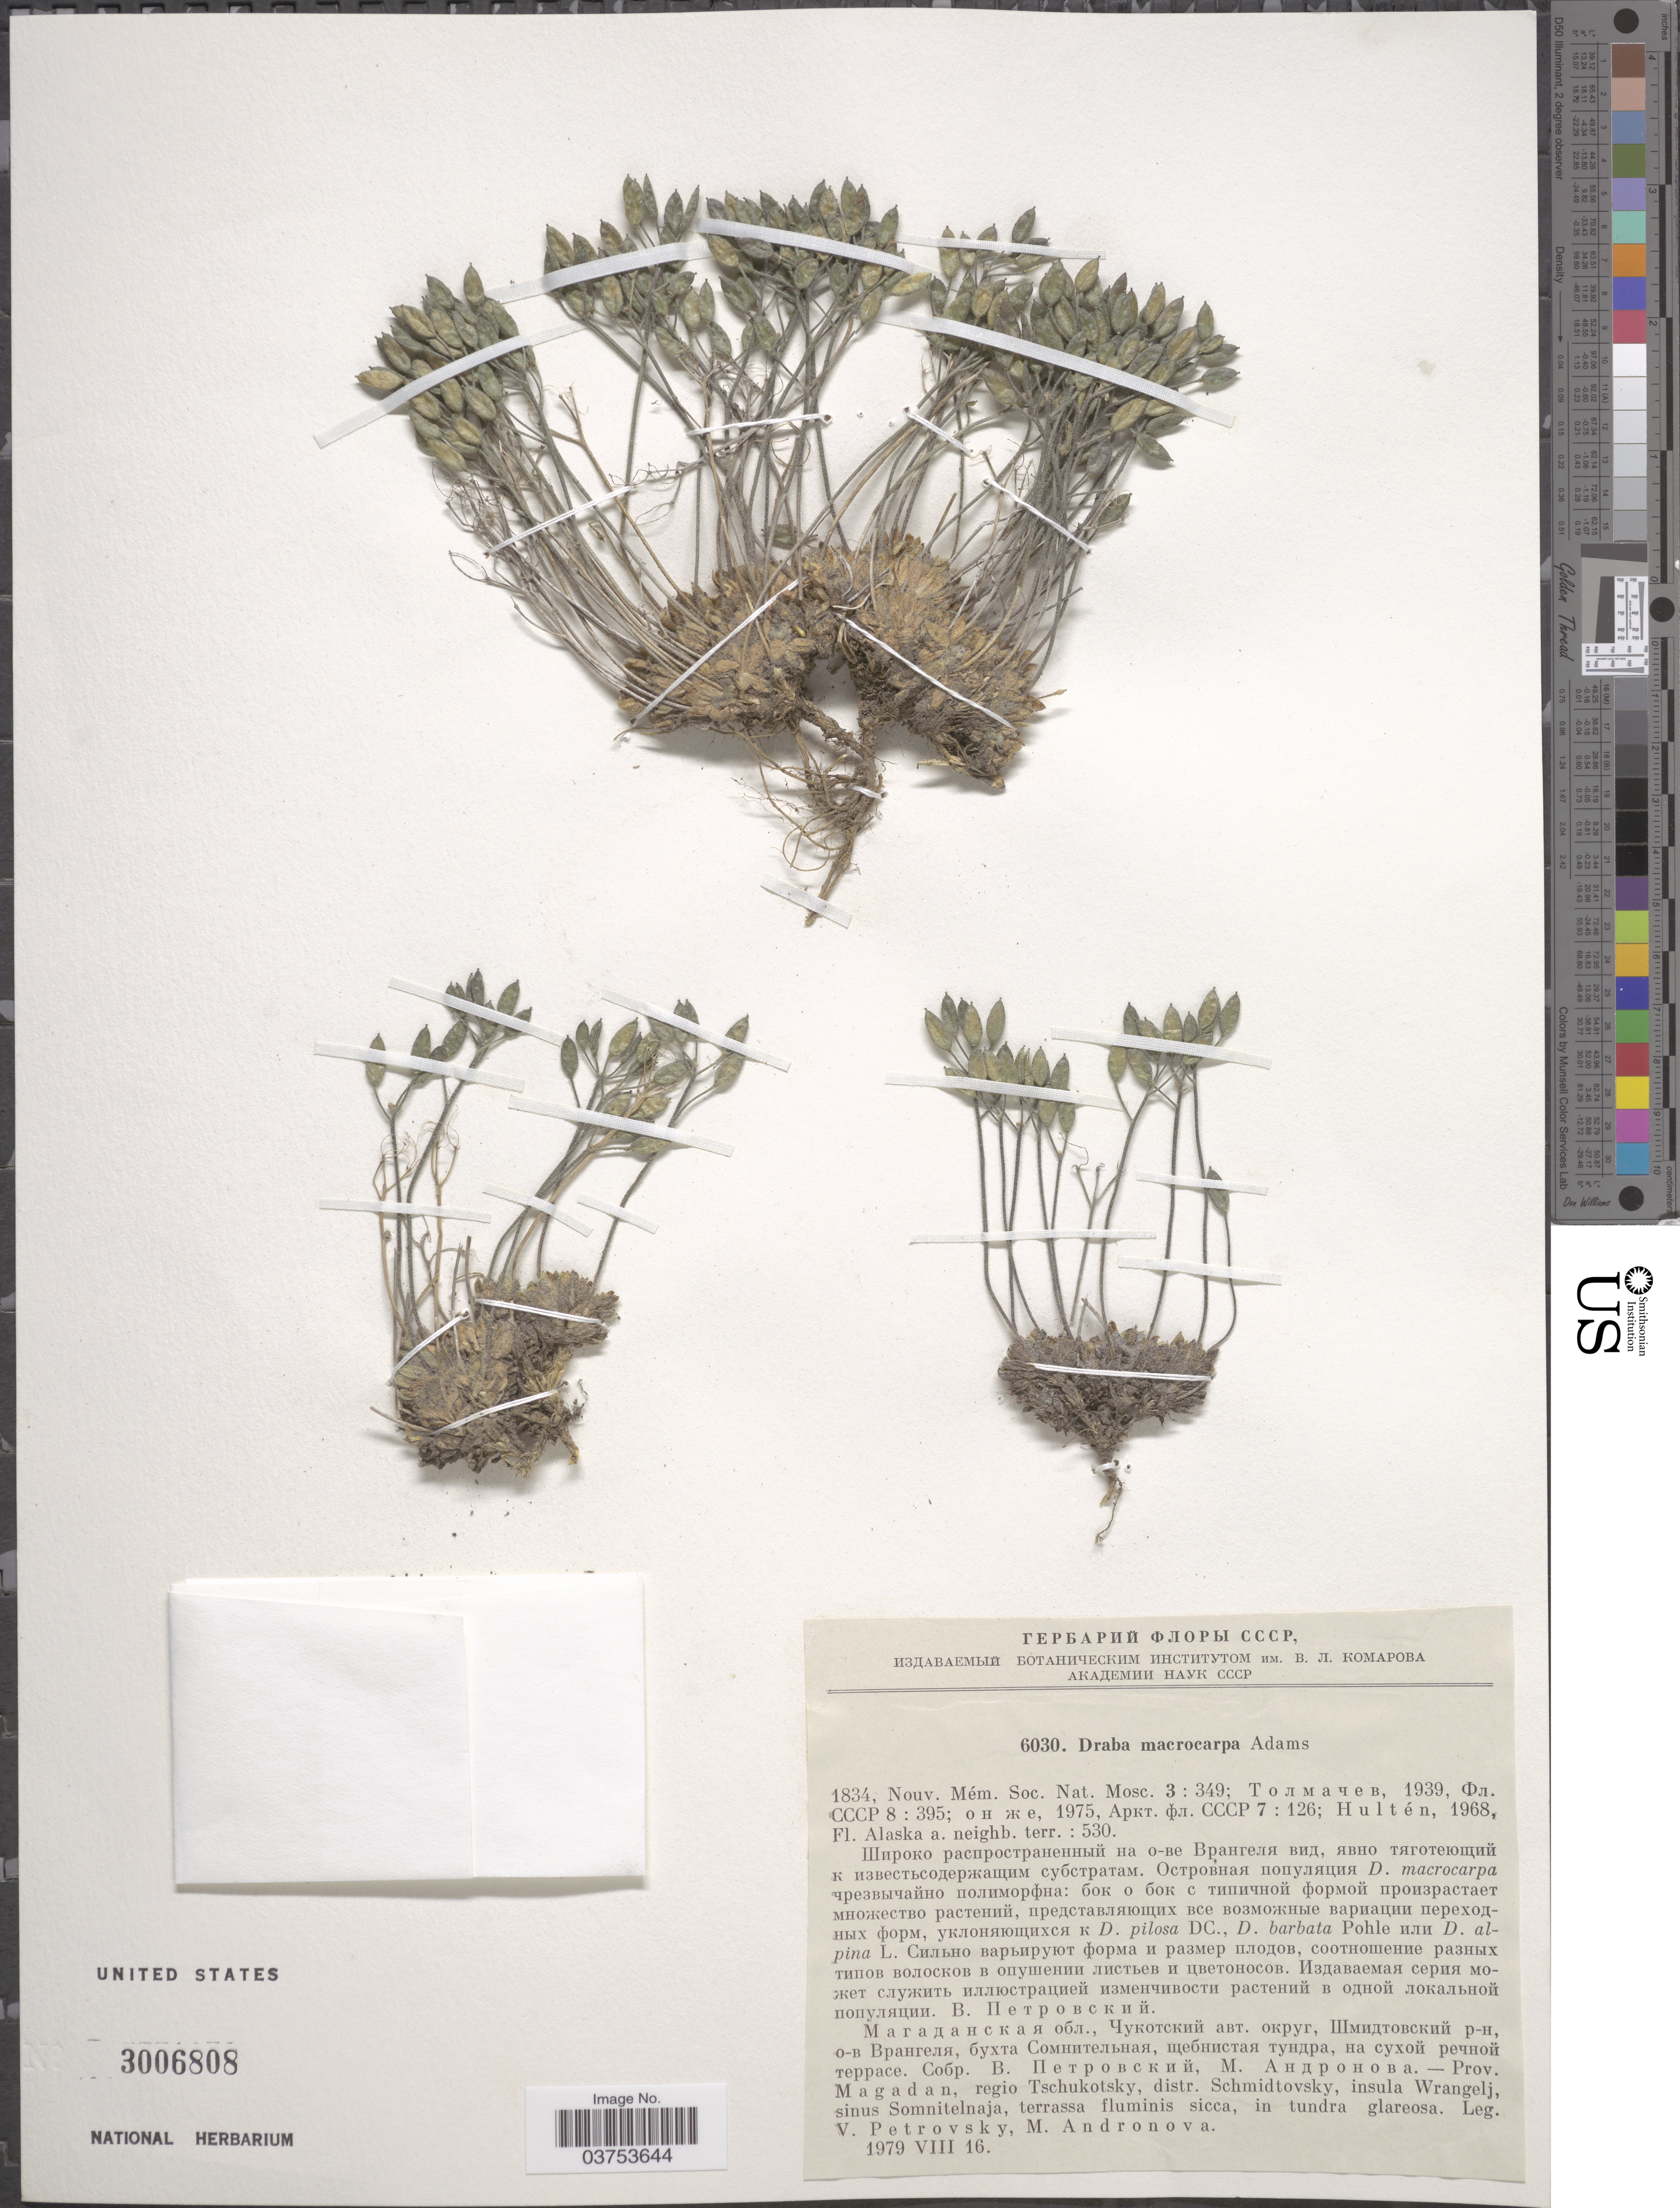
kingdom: Plantae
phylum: Tracheophyta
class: Magnoliopsida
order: Brassicales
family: Brassicaceae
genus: Draba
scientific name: Draba macrocarpa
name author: Adams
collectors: V. Petrovsky & M. Andronova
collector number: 6030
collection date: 1979-07-16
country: Russian Federation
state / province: Chukotka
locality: Regio Tschukotsky, distr. Schmidtovsky, insula Wrangelj, sinus Somnitelnaja, terrassa fluminis sicca, in tundra glareosa.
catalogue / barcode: US 3006808